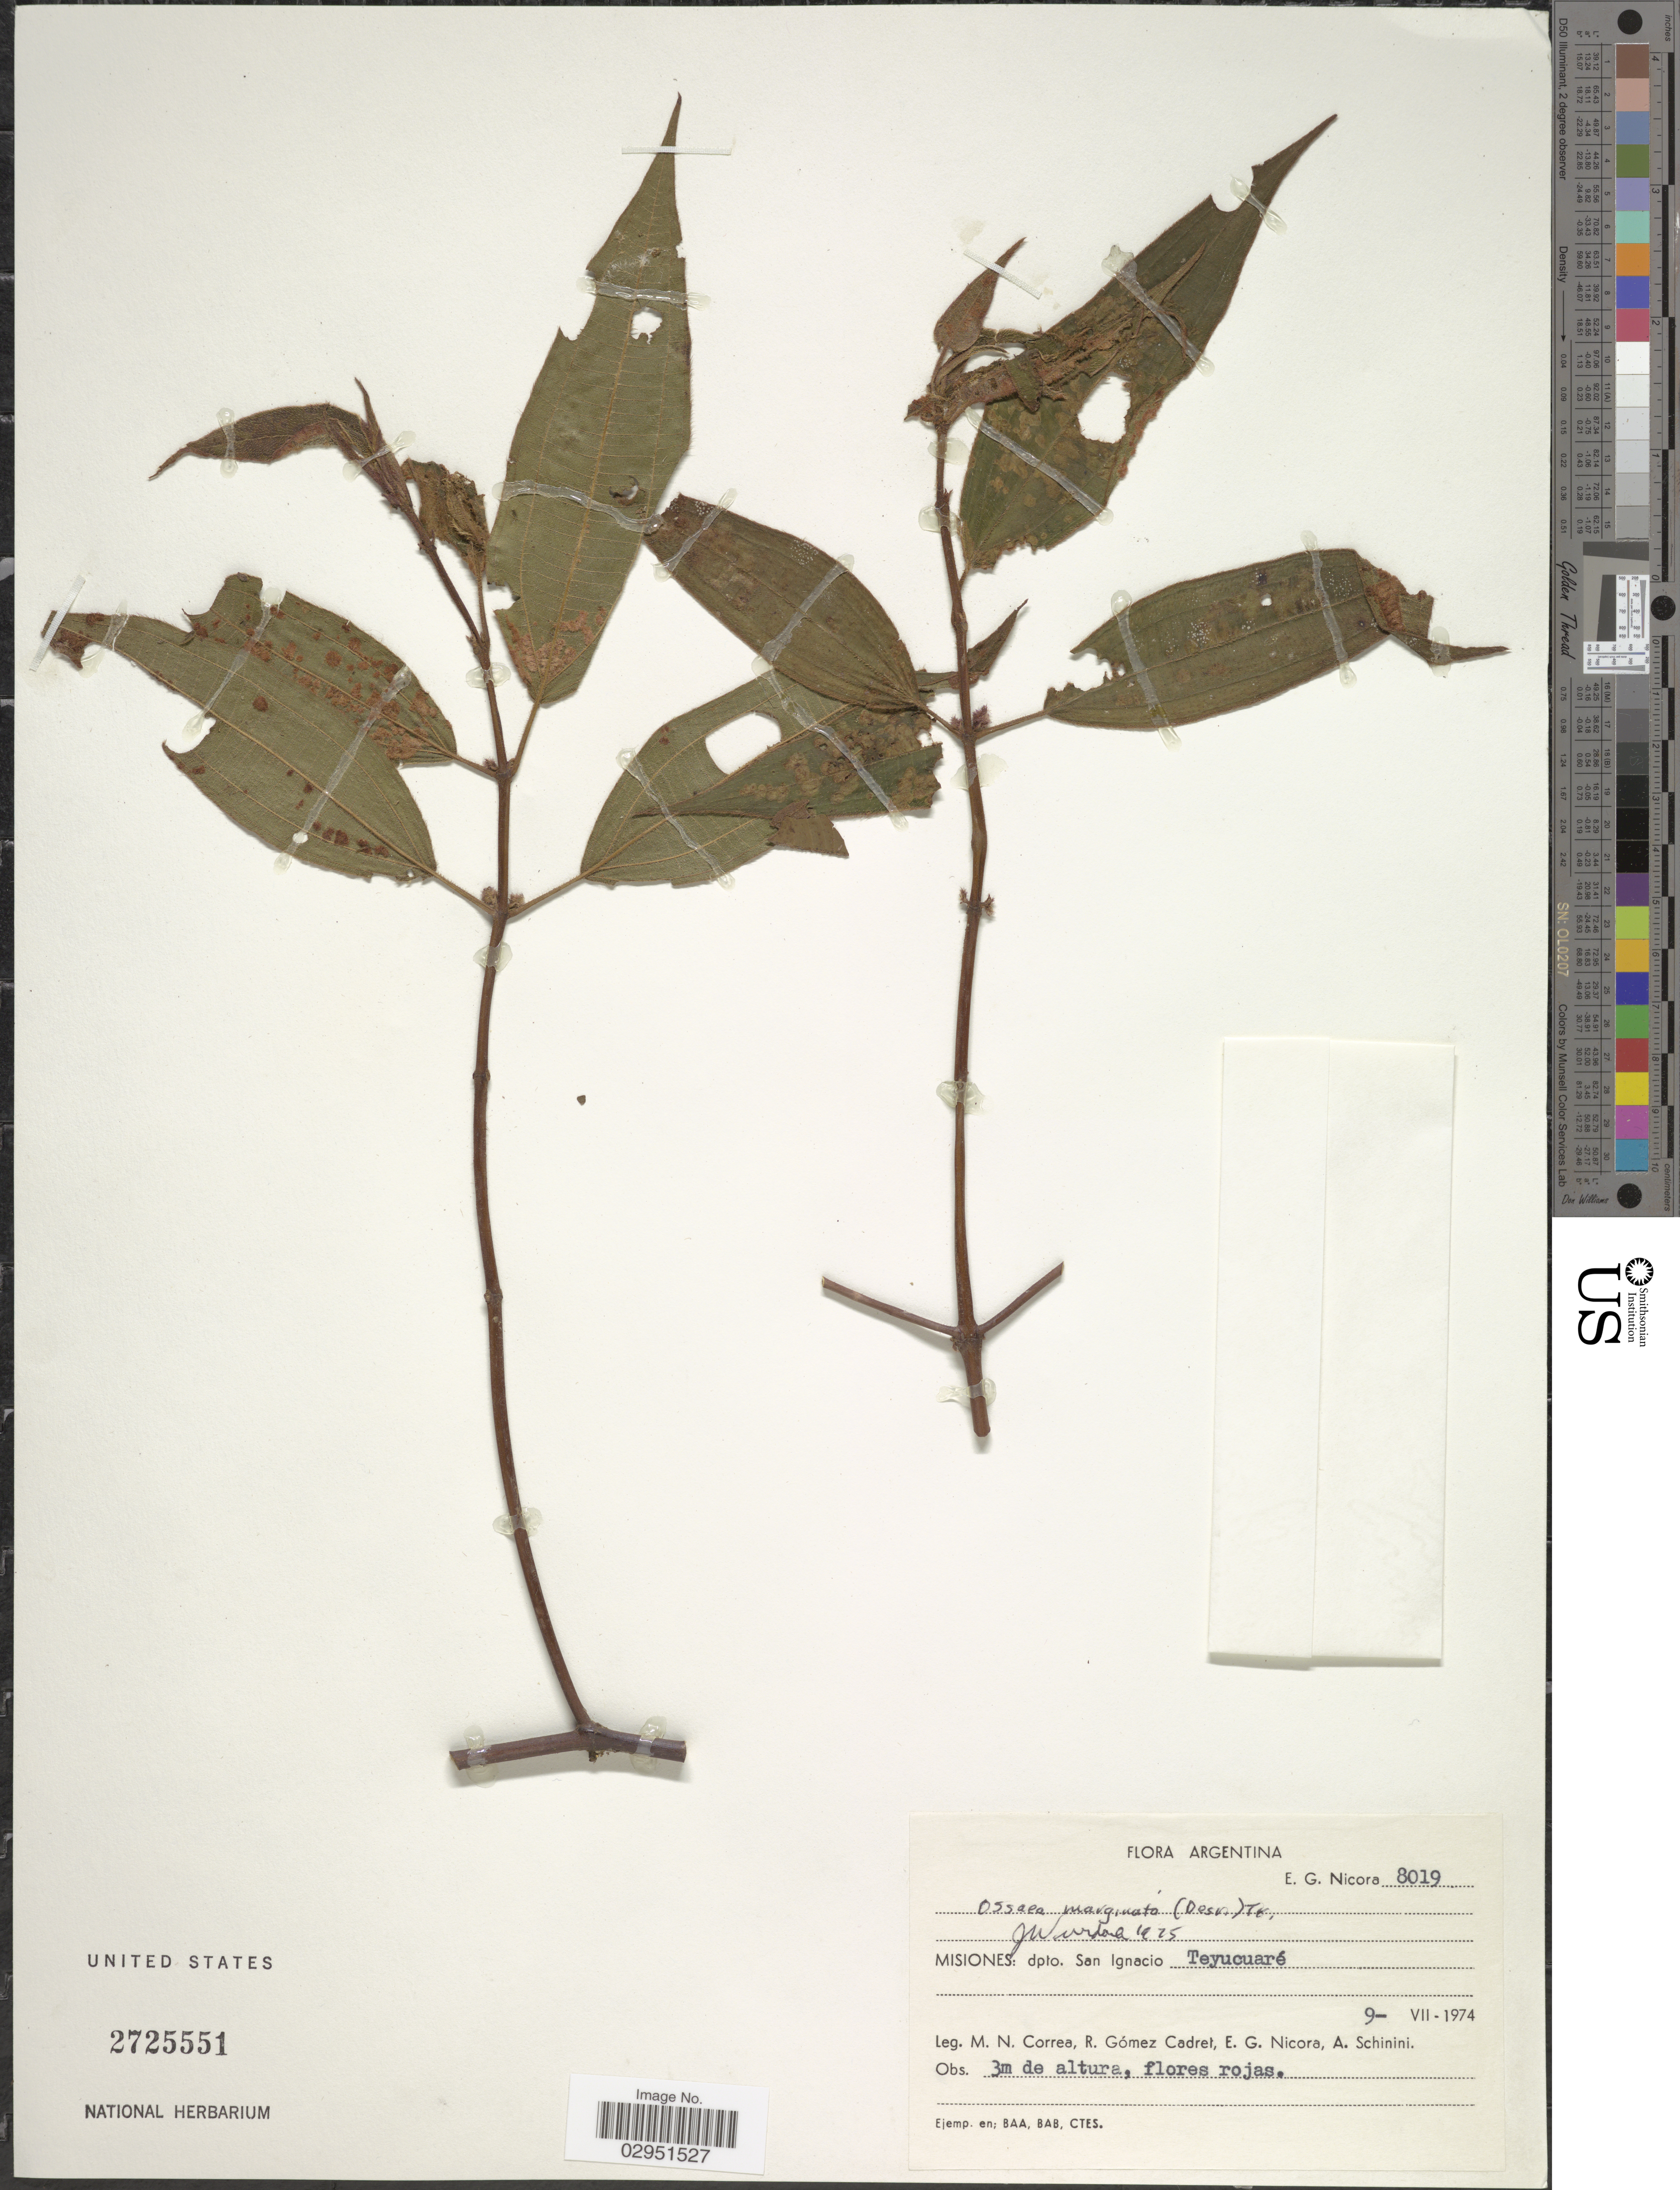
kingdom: Plantae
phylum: Tracheophyta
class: Magnoliopsida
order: Myrtales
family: Melastomataceae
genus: Ossaea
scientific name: Ossaea marginata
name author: Triana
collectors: M. N. Correa, R. Cadret, E. G. Nicora & A. Schinini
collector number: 8019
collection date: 1974-07-09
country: Argentina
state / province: Misiones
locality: Dpto. San Ignacio Teyucuaré.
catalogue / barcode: US 2725551